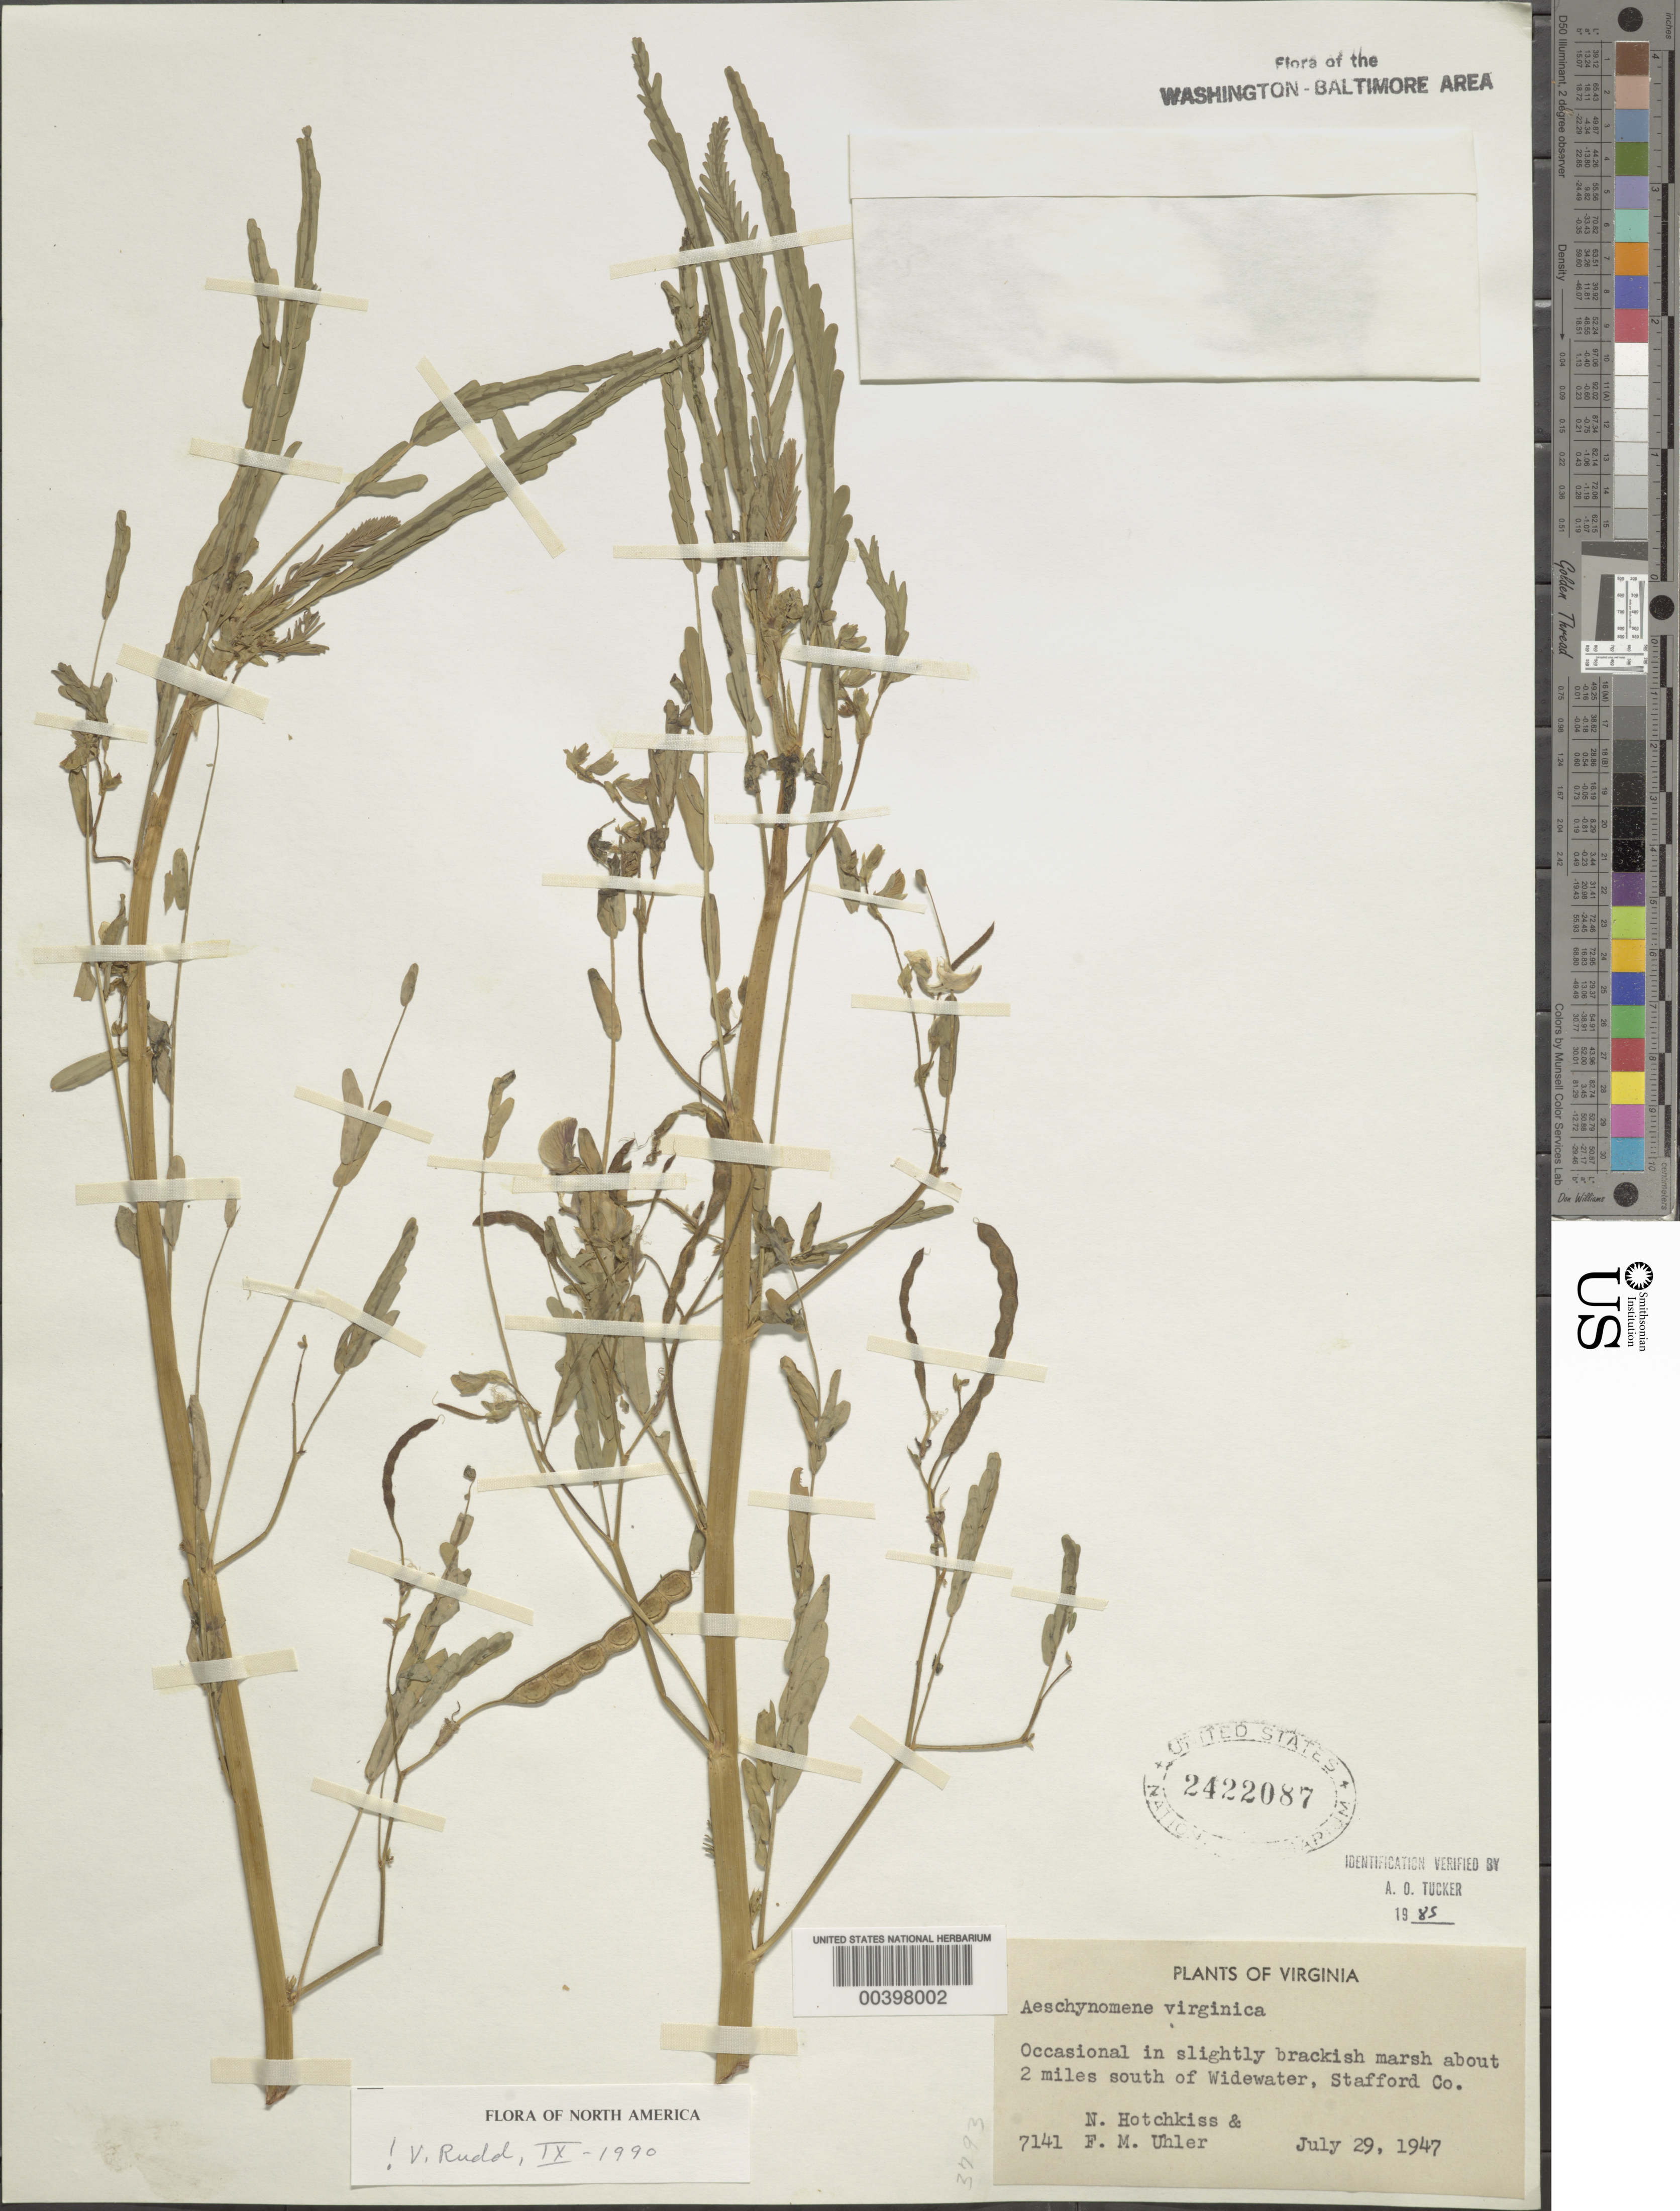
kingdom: Plantae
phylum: Tracheophyta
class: Magnoliopsida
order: Fabales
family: Fabaceae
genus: Aeschynomene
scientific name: Aeschynomene virginica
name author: (L.) Britton, Stearns & Poggenb.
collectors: N. Hotchkiss & F. M. Uhler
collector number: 7141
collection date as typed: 29 Jul 1947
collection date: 1947-07-29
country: United States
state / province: Virginia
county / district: Stafford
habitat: Slightly brackish marsh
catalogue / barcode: US 2422087